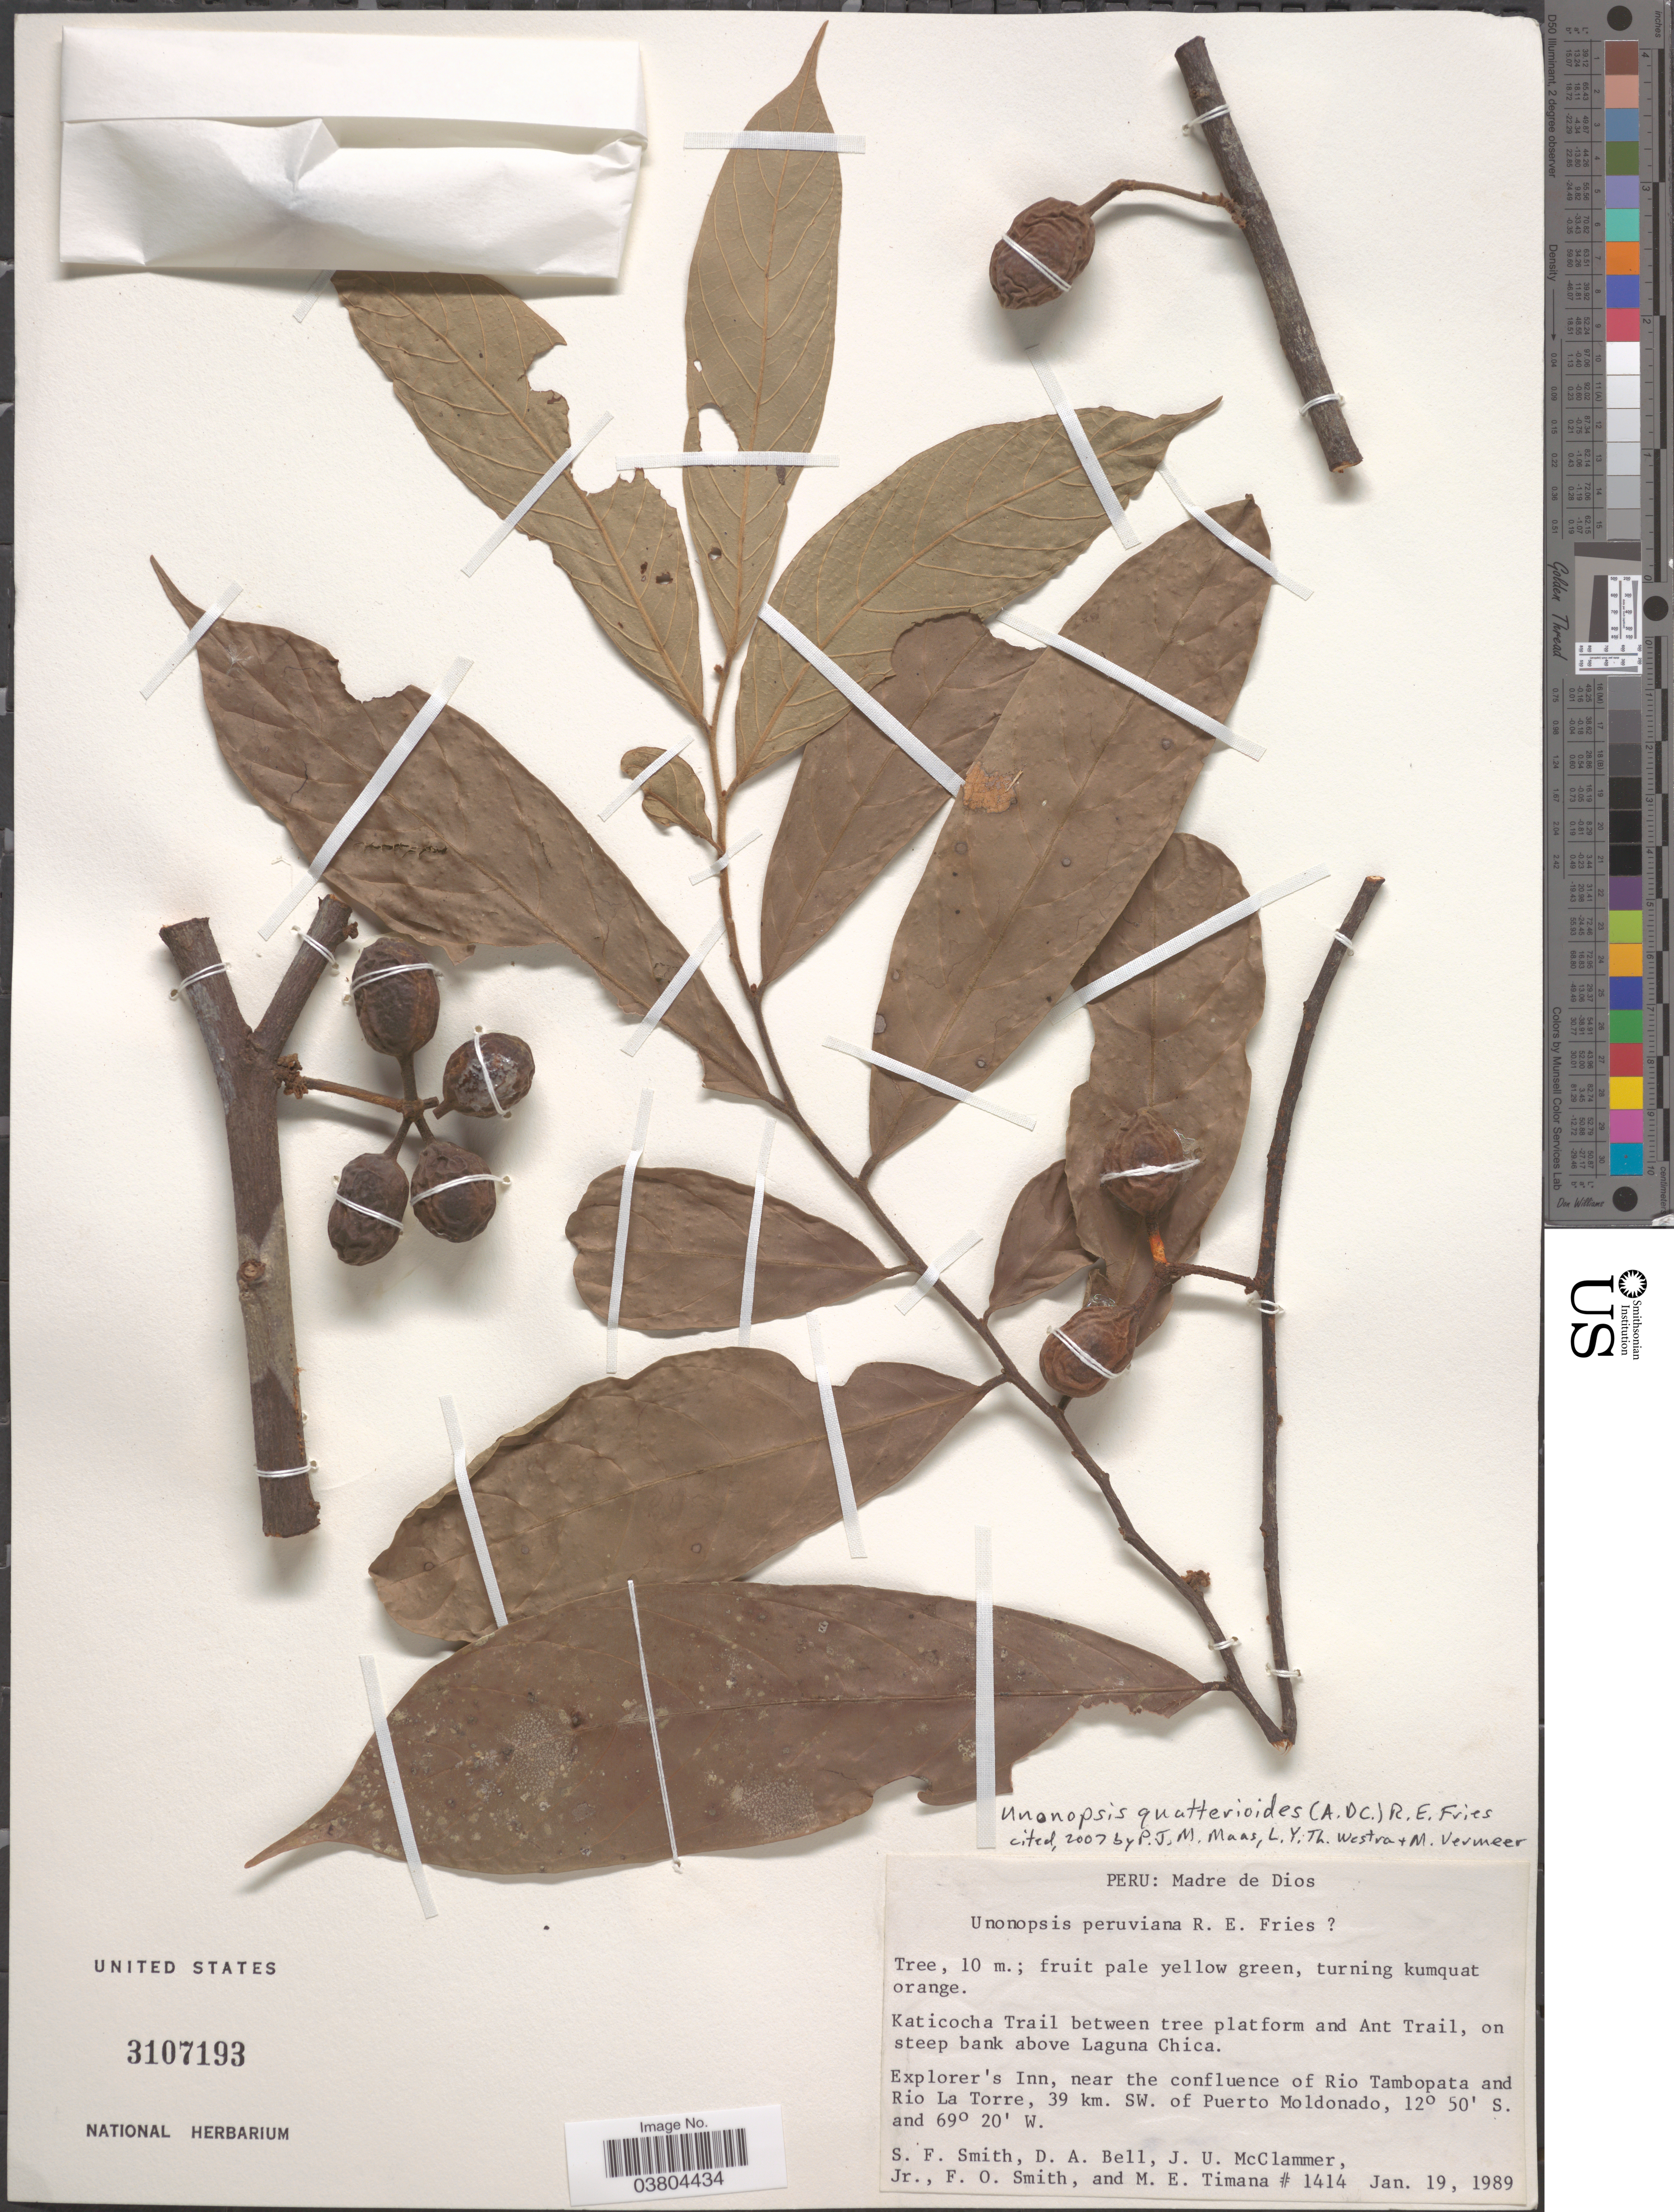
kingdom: Plantae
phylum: Tracheophyta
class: Magnoliopsida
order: Magnoliales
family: Annonaceae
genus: Unonopsis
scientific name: Unonopsis guatterioides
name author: (A. DC.) R.E. Fr.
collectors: S.F. Smith, D. A. Bell, J. McClammer Jr. & F. Smith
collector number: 1414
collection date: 1989-01-19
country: Peru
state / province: Madre de Dios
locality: Katicocha Trail between tree platform and Ant Trail, on steep bank above Laguna Chica. Explorer's Inn, near the confluence of Rio Tambopata and Rio La Torre, 39 km. SW of Puerto Moldonado.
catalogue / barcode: US 3107193